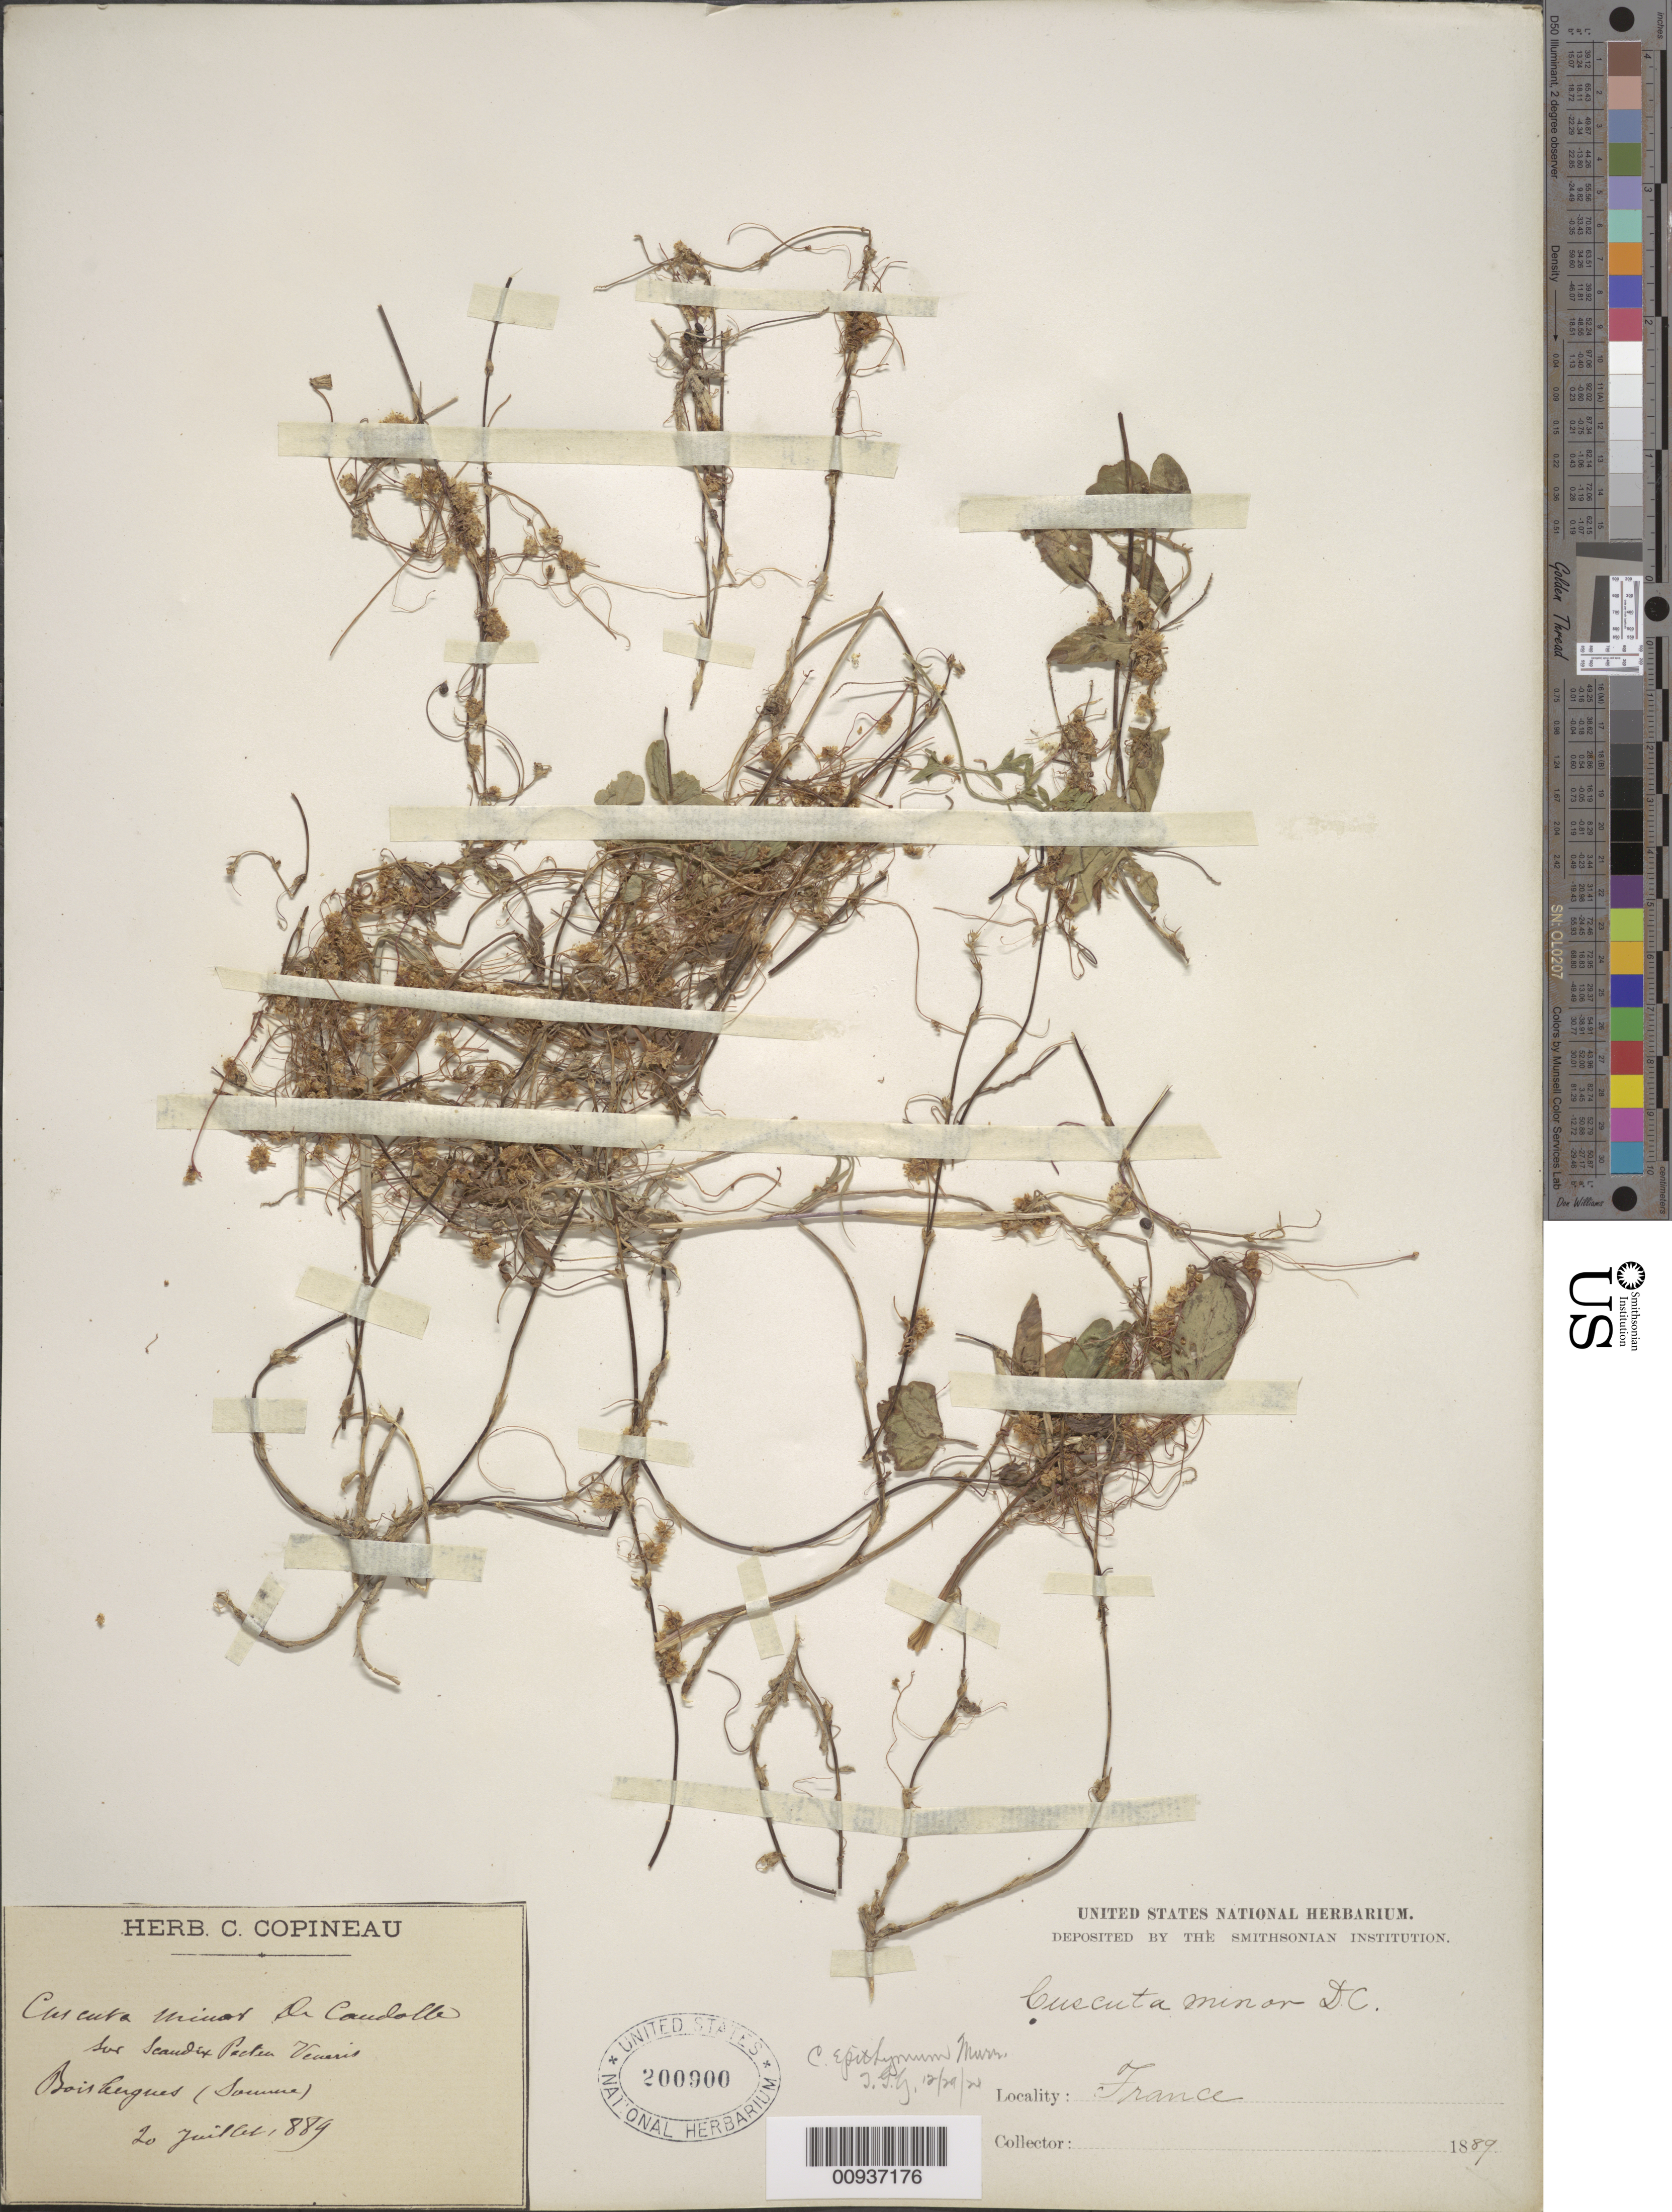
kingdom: Plantae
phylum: Tracheophyta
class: Magnoliopsida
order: Solanales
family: Convolvulaceae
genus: Cuscuta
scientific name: Cuscuta epithymum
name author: Murray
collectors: C. Copineau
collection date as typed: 20 Jul 1889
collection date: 1889-07-20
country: France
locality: Cur cura [ ] Dr Caudalle sur seaudix Paetea Veueris Boislugues (Somme)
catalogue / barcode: US 200900